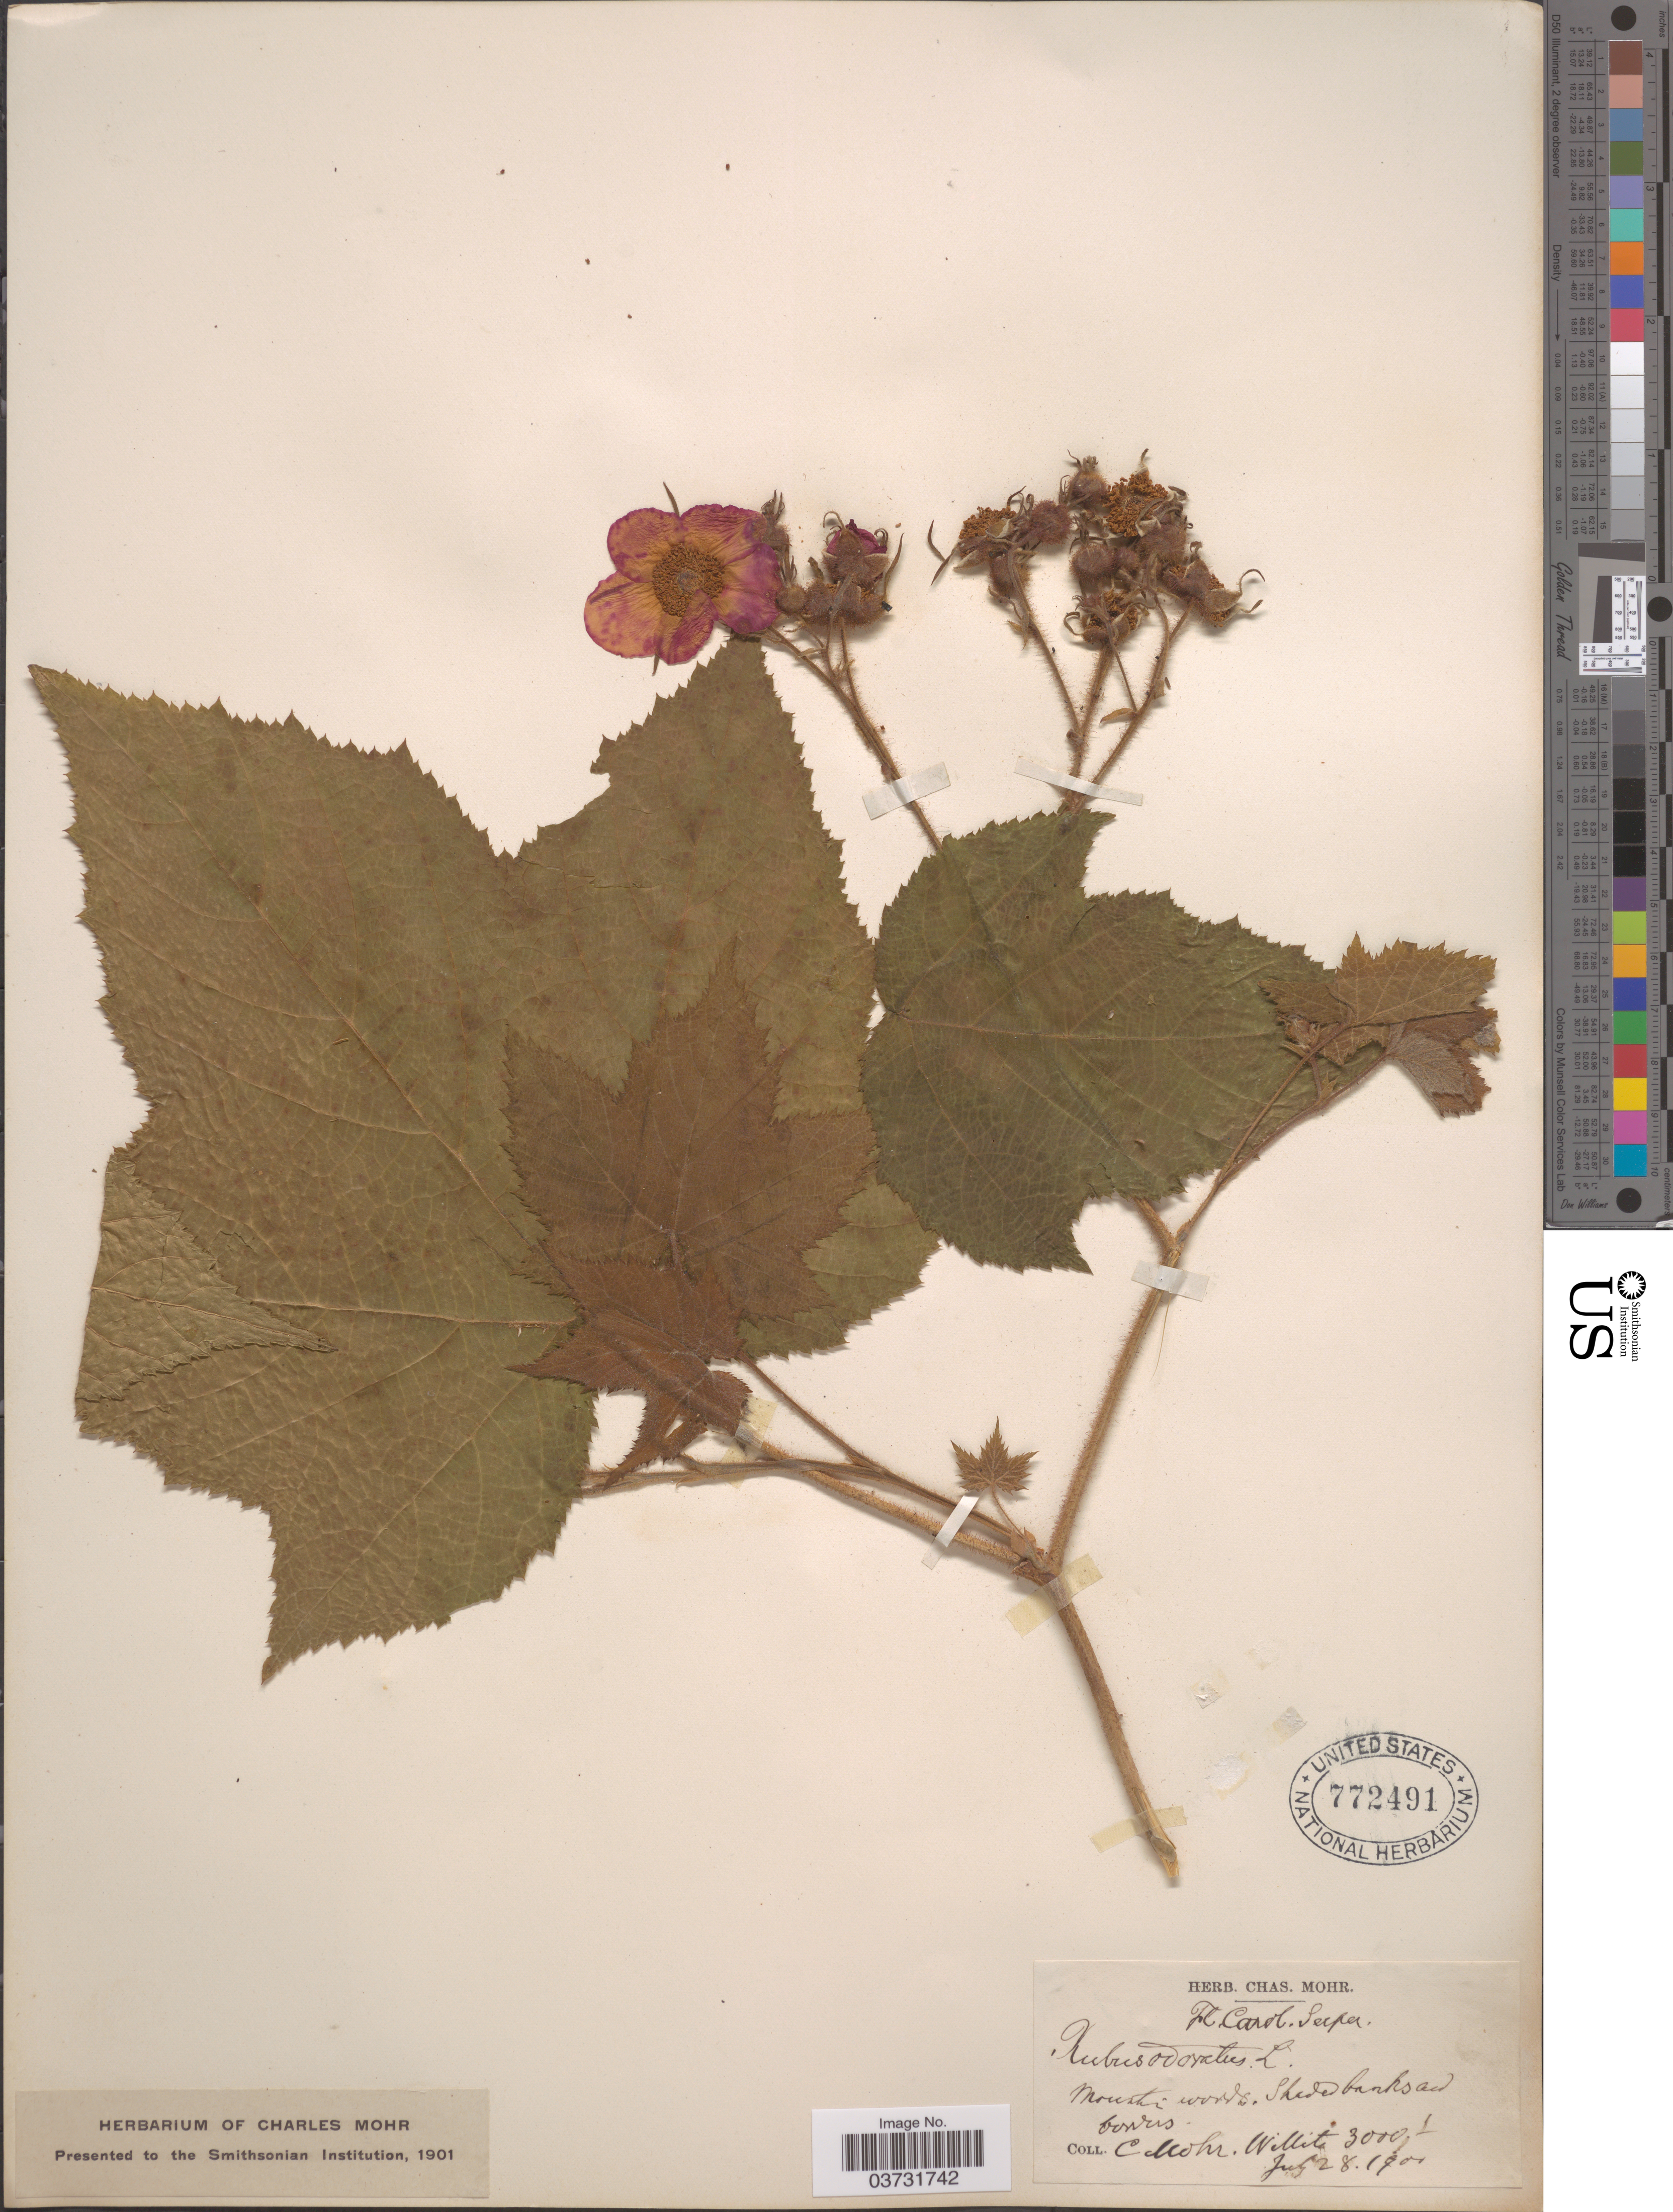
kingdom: Plantae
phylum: Tracheophyta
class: Magnoliopsida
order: Rosales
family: Rosaceae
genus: Rubus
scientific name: Rubus odoratus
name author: L.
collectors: Mohr, C. T. (herbarium)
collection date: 1900-07-28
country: United States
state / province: North Carolina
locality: Fl. Carol. Serper. Willets.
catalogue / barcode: US 772491